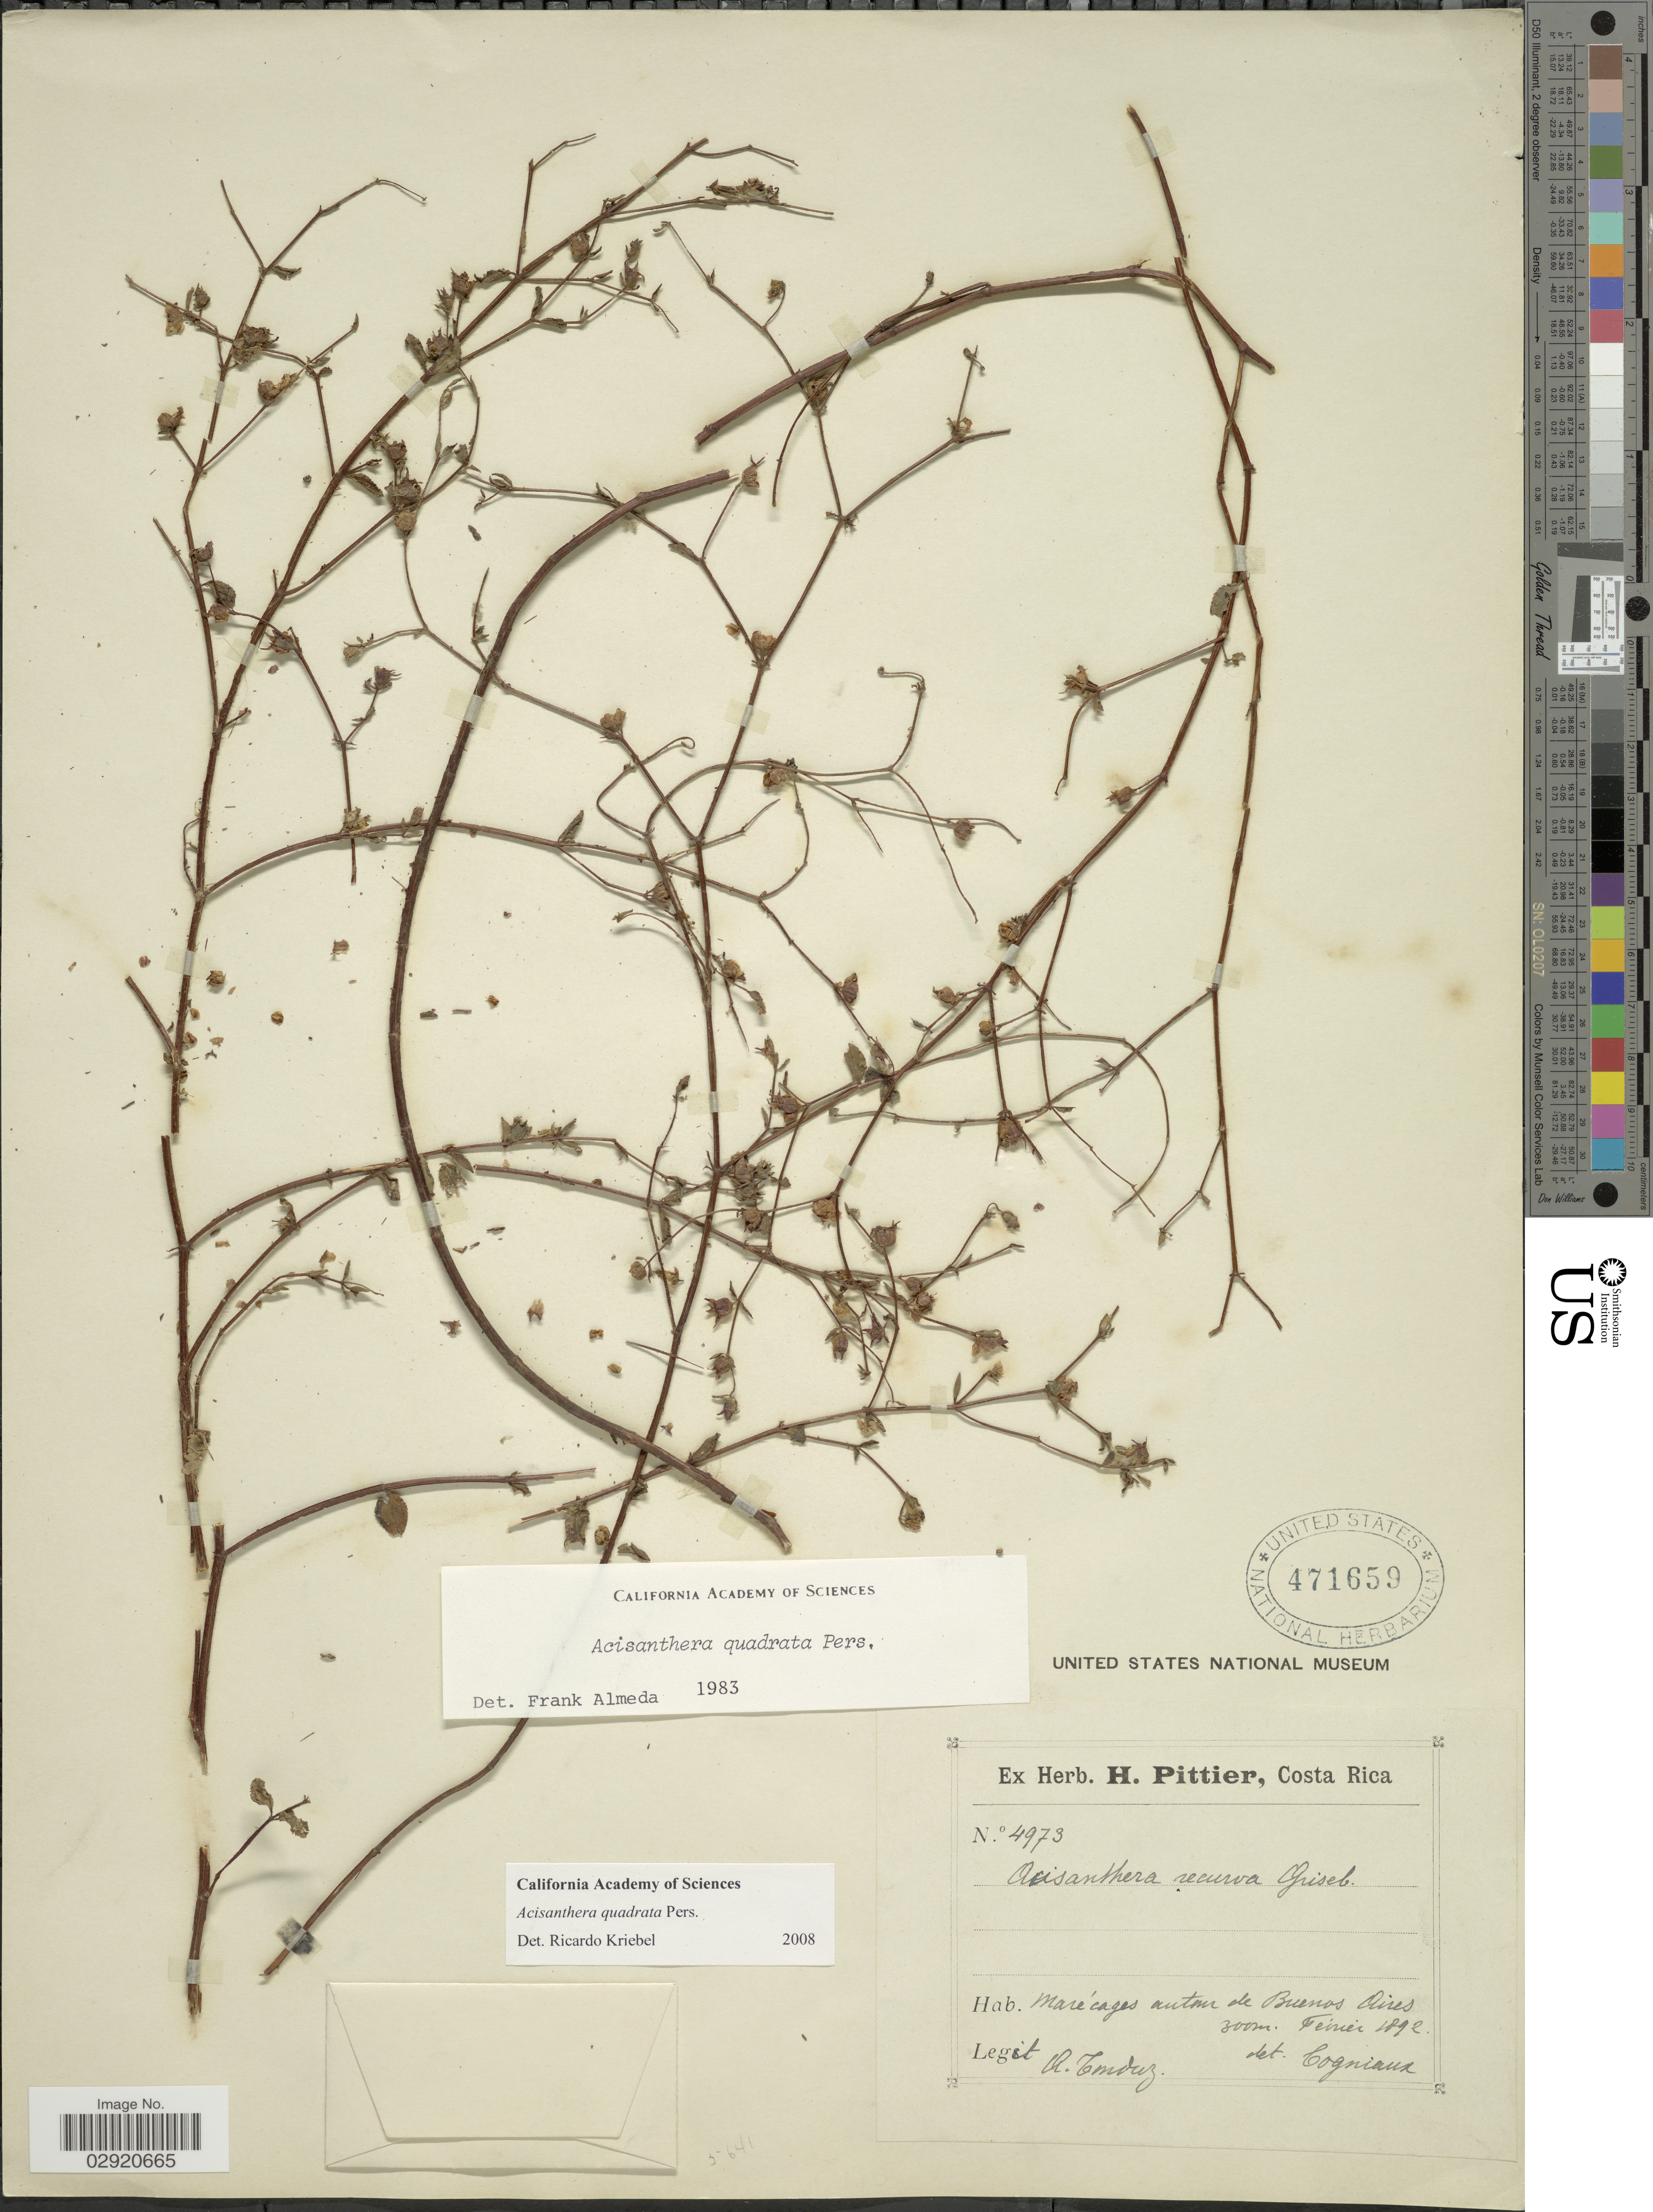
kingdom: Plantae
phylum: Tracheophyta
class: Magnoliopsida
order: Myrtales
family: Melastomataceae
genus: Acisanthera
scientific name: Acisanthera erecta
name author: Gleason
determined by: Nunes da Silva, Diego, (RB), Jardim Botanico do Rio de Janeiro - Herbario (BRAZIL)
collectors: A. Tonduz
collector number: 4973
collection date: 1892-02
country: Costa Rica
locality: Marécages autour de Buenos Aires.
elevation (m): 300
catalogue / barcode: US 471659